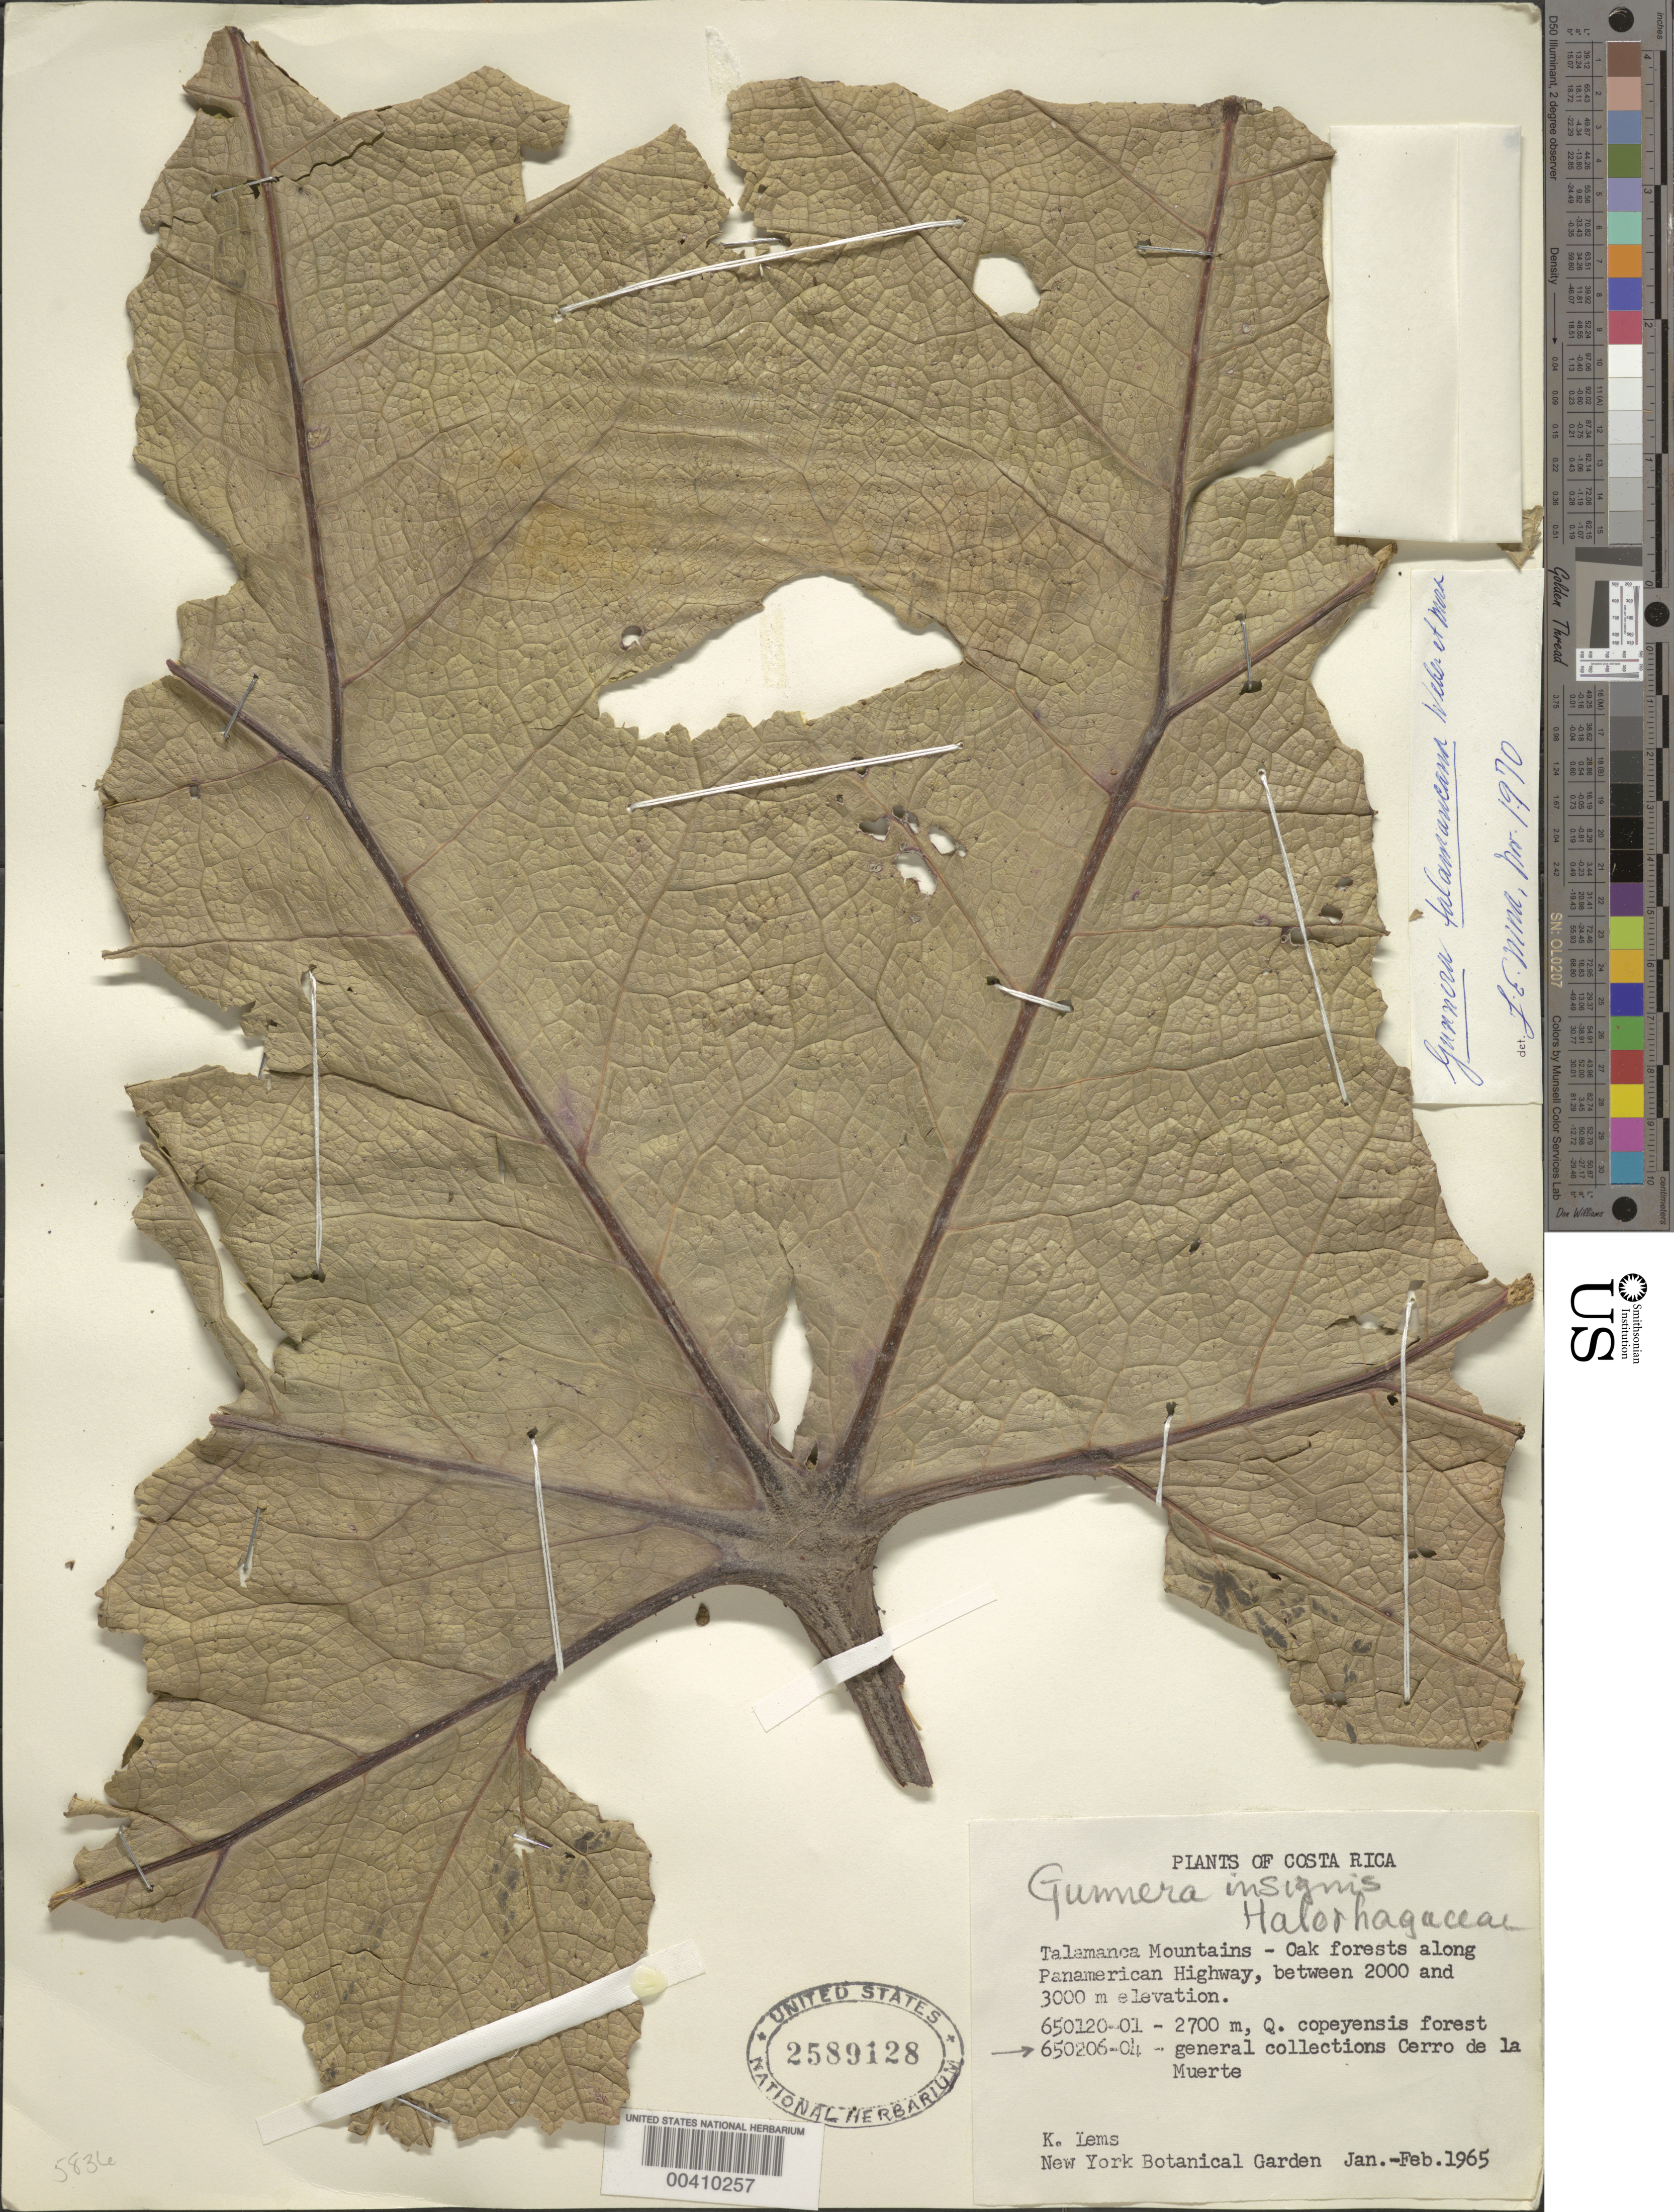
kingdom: Plantae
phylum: Tracheophyta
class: Magnoliopsida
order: Gunnerales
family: Gunneraceae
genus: Gunnera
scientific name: Gunnera talamancana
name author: H. Weber & L.E. Mora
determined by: Mora-Osejo, L. E.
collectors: K. Lems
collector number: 650206-04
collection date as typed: Jan 1965 to -- Feb 1965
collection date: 1965-01/1965-02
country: Costa Rica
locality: Talmanca Mtns., along Pan American Hwy; Cerro de la Muerte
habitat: Oak forests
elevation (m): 2000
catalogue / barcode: US 2589128